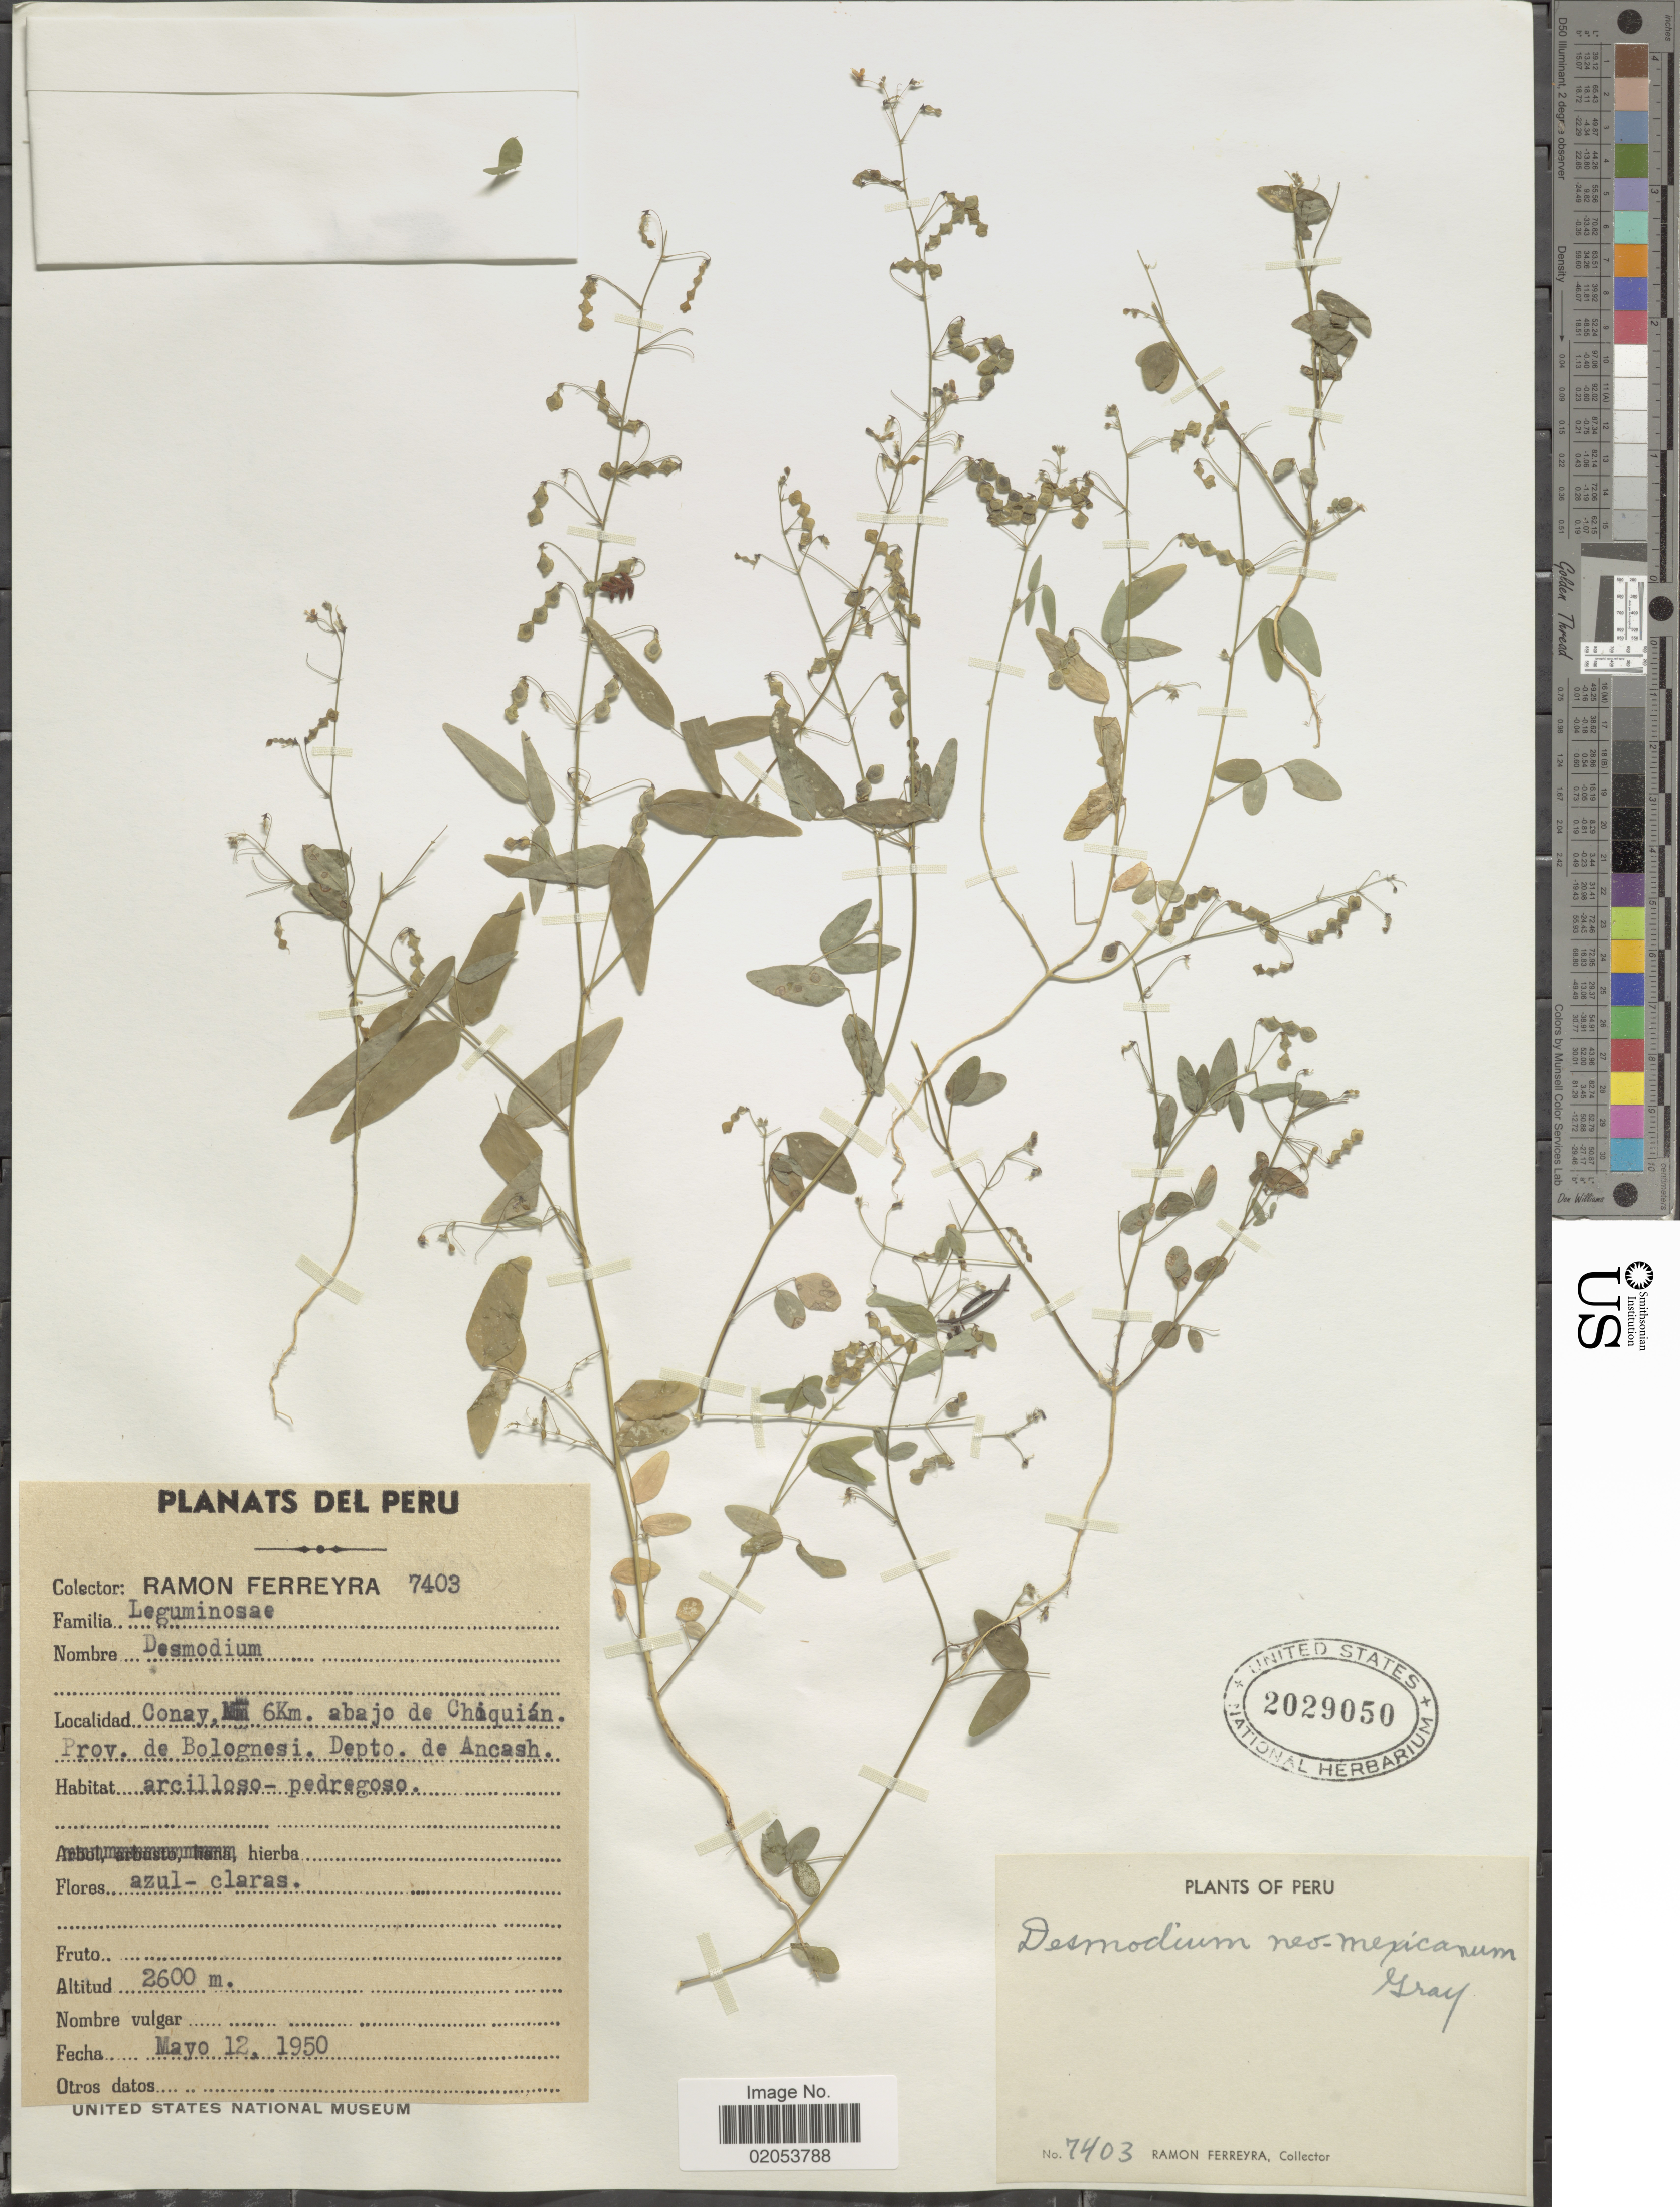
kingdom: Plantae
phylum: Tracheophyta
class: Magnoliopsida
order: Fabales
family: Fabaceae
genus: Desmodium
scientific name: Desmodium neomexicanum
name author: A. Gray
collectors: R. A. Ferreyra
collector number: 7403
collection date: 1950-05-12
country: Peru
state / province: Ancash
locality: Conay, 6Km. abajo de Chiquian. Prov. de Bolognesi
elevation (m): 2600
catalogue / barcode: US 2029050